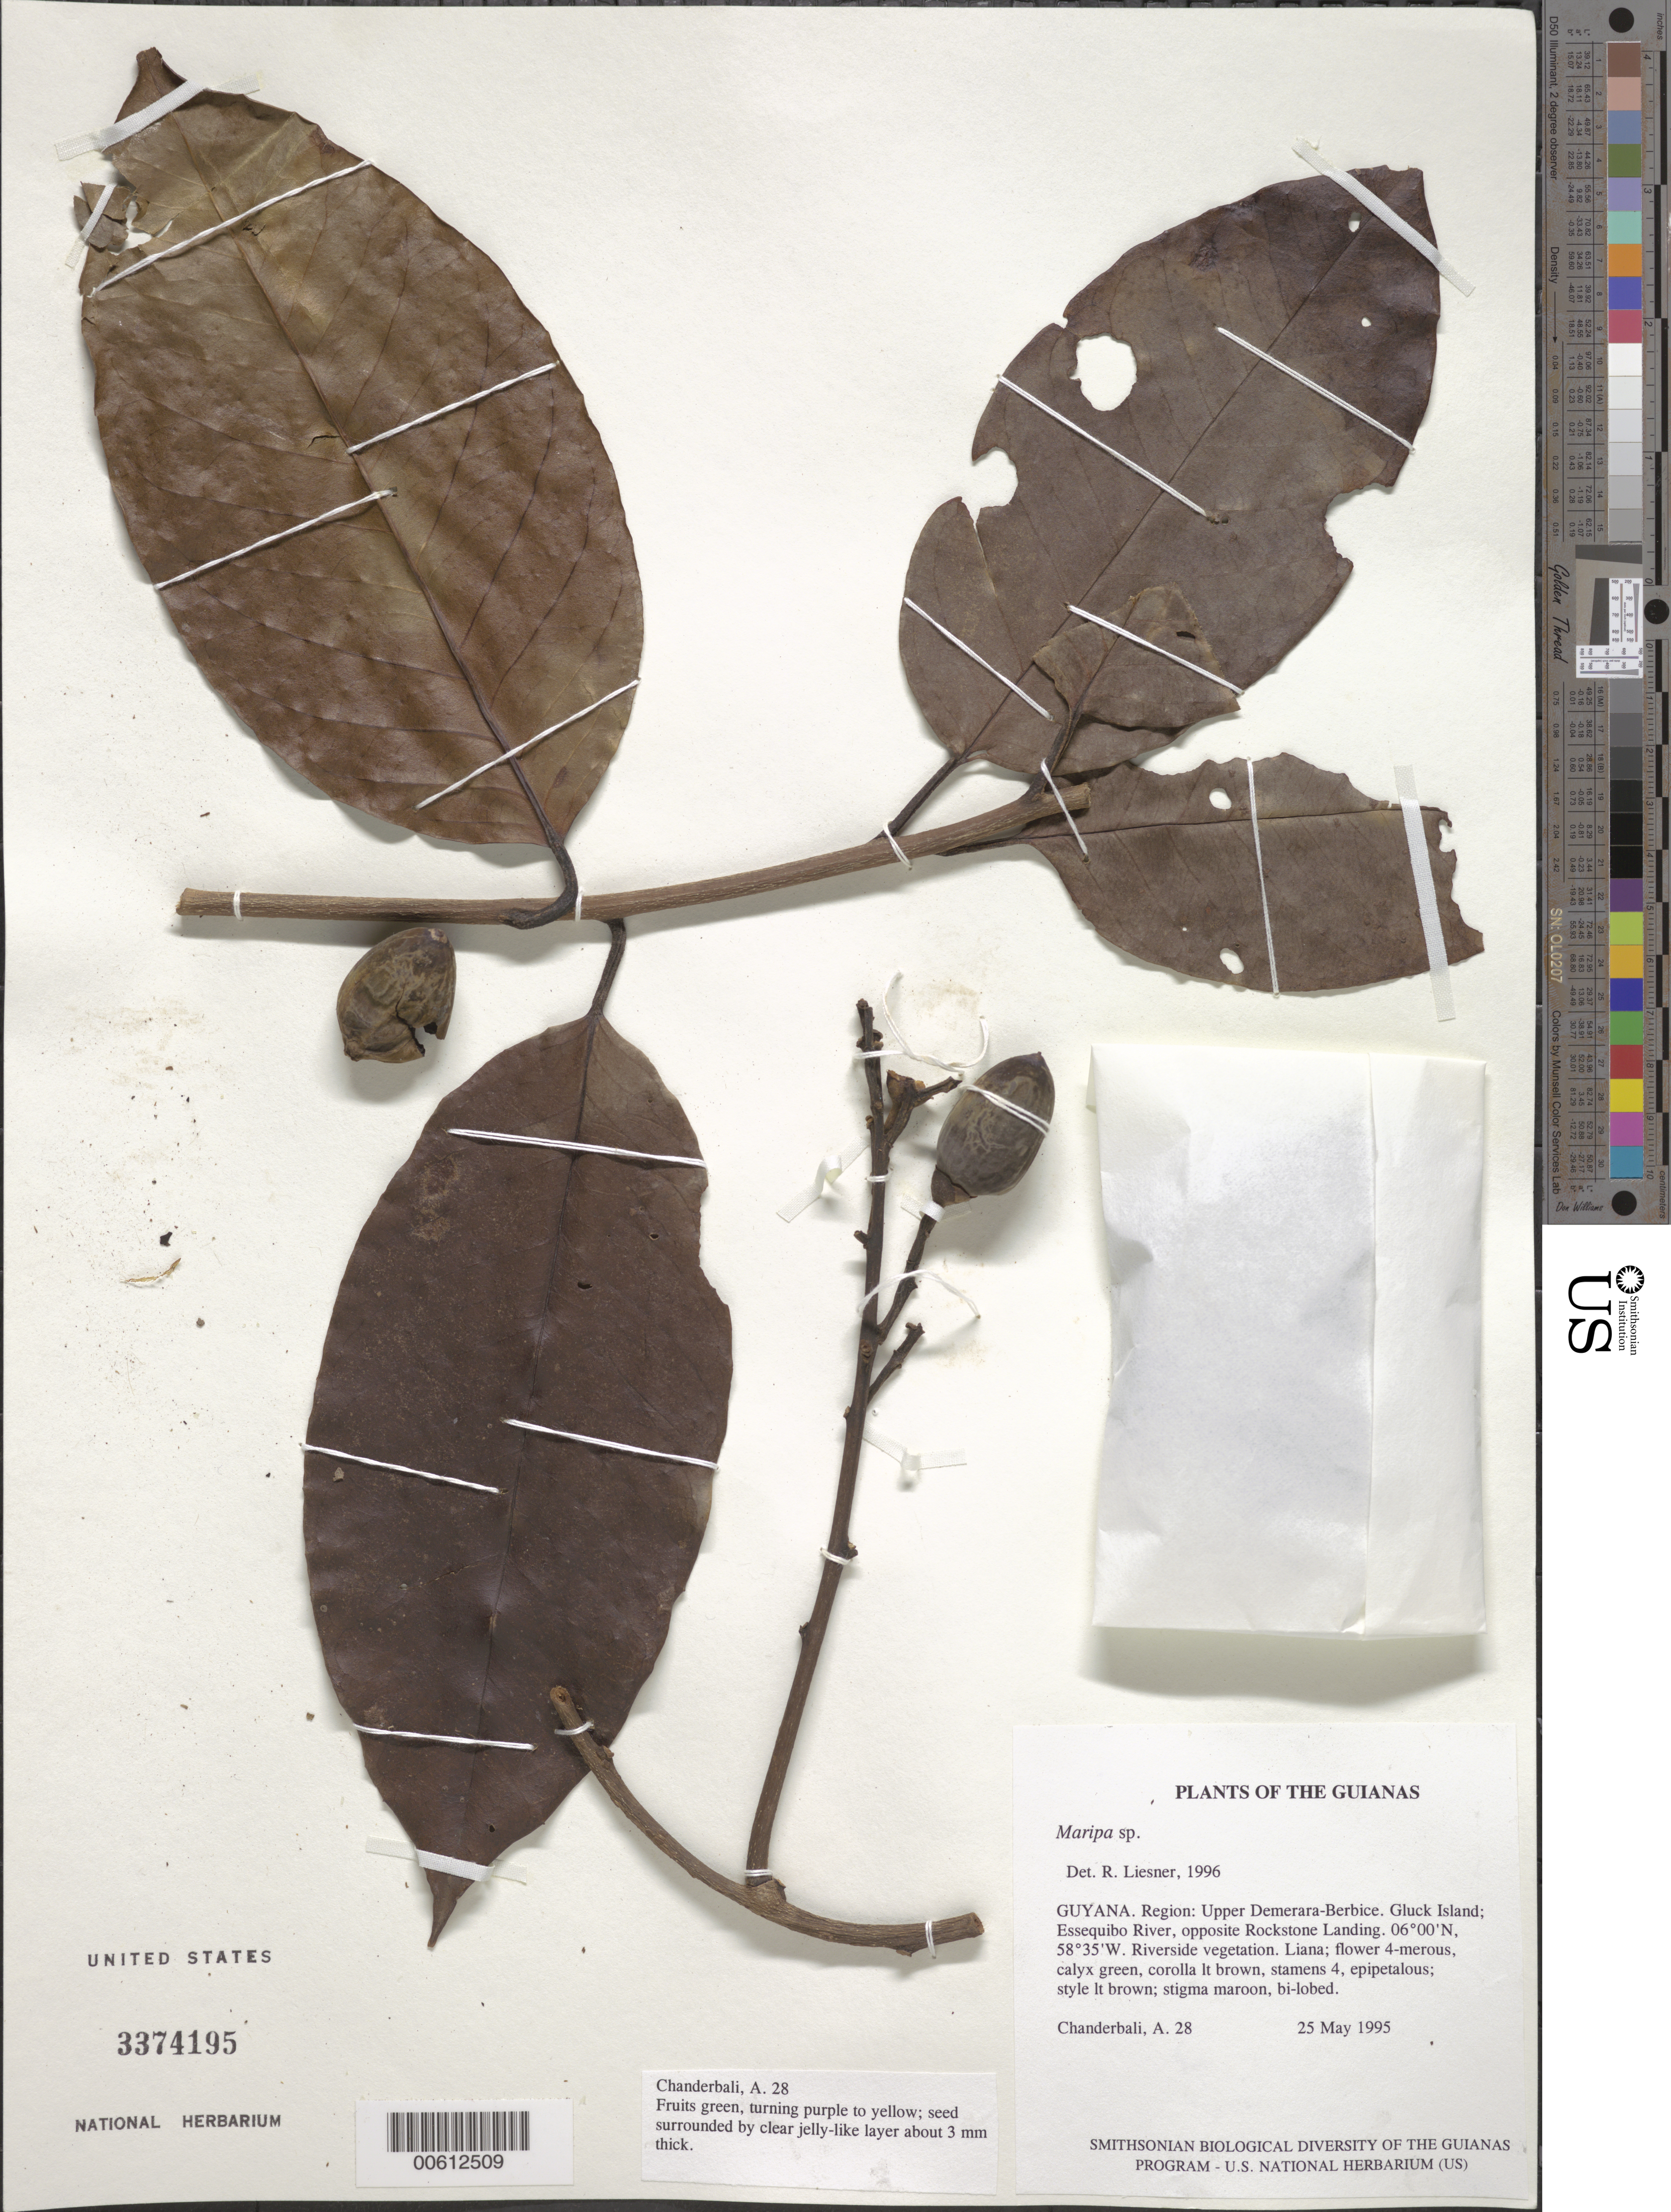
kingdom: Plantae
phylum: Tracheophyta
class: Magnoliopsida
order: Solanales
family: Convolvulaceae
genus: Maripa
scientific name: Maripa sp.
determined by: Liesner, R. L.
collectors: A. S. Chanderbali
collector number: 0028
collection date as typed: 25 May 1995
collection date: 1995-05-25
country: Guyana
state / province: U. Demerara-Berbice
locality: Gluck Island; Essequibo River, opposite Rockstone Landing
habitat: Riverside vegetation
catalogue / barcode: US 3374195